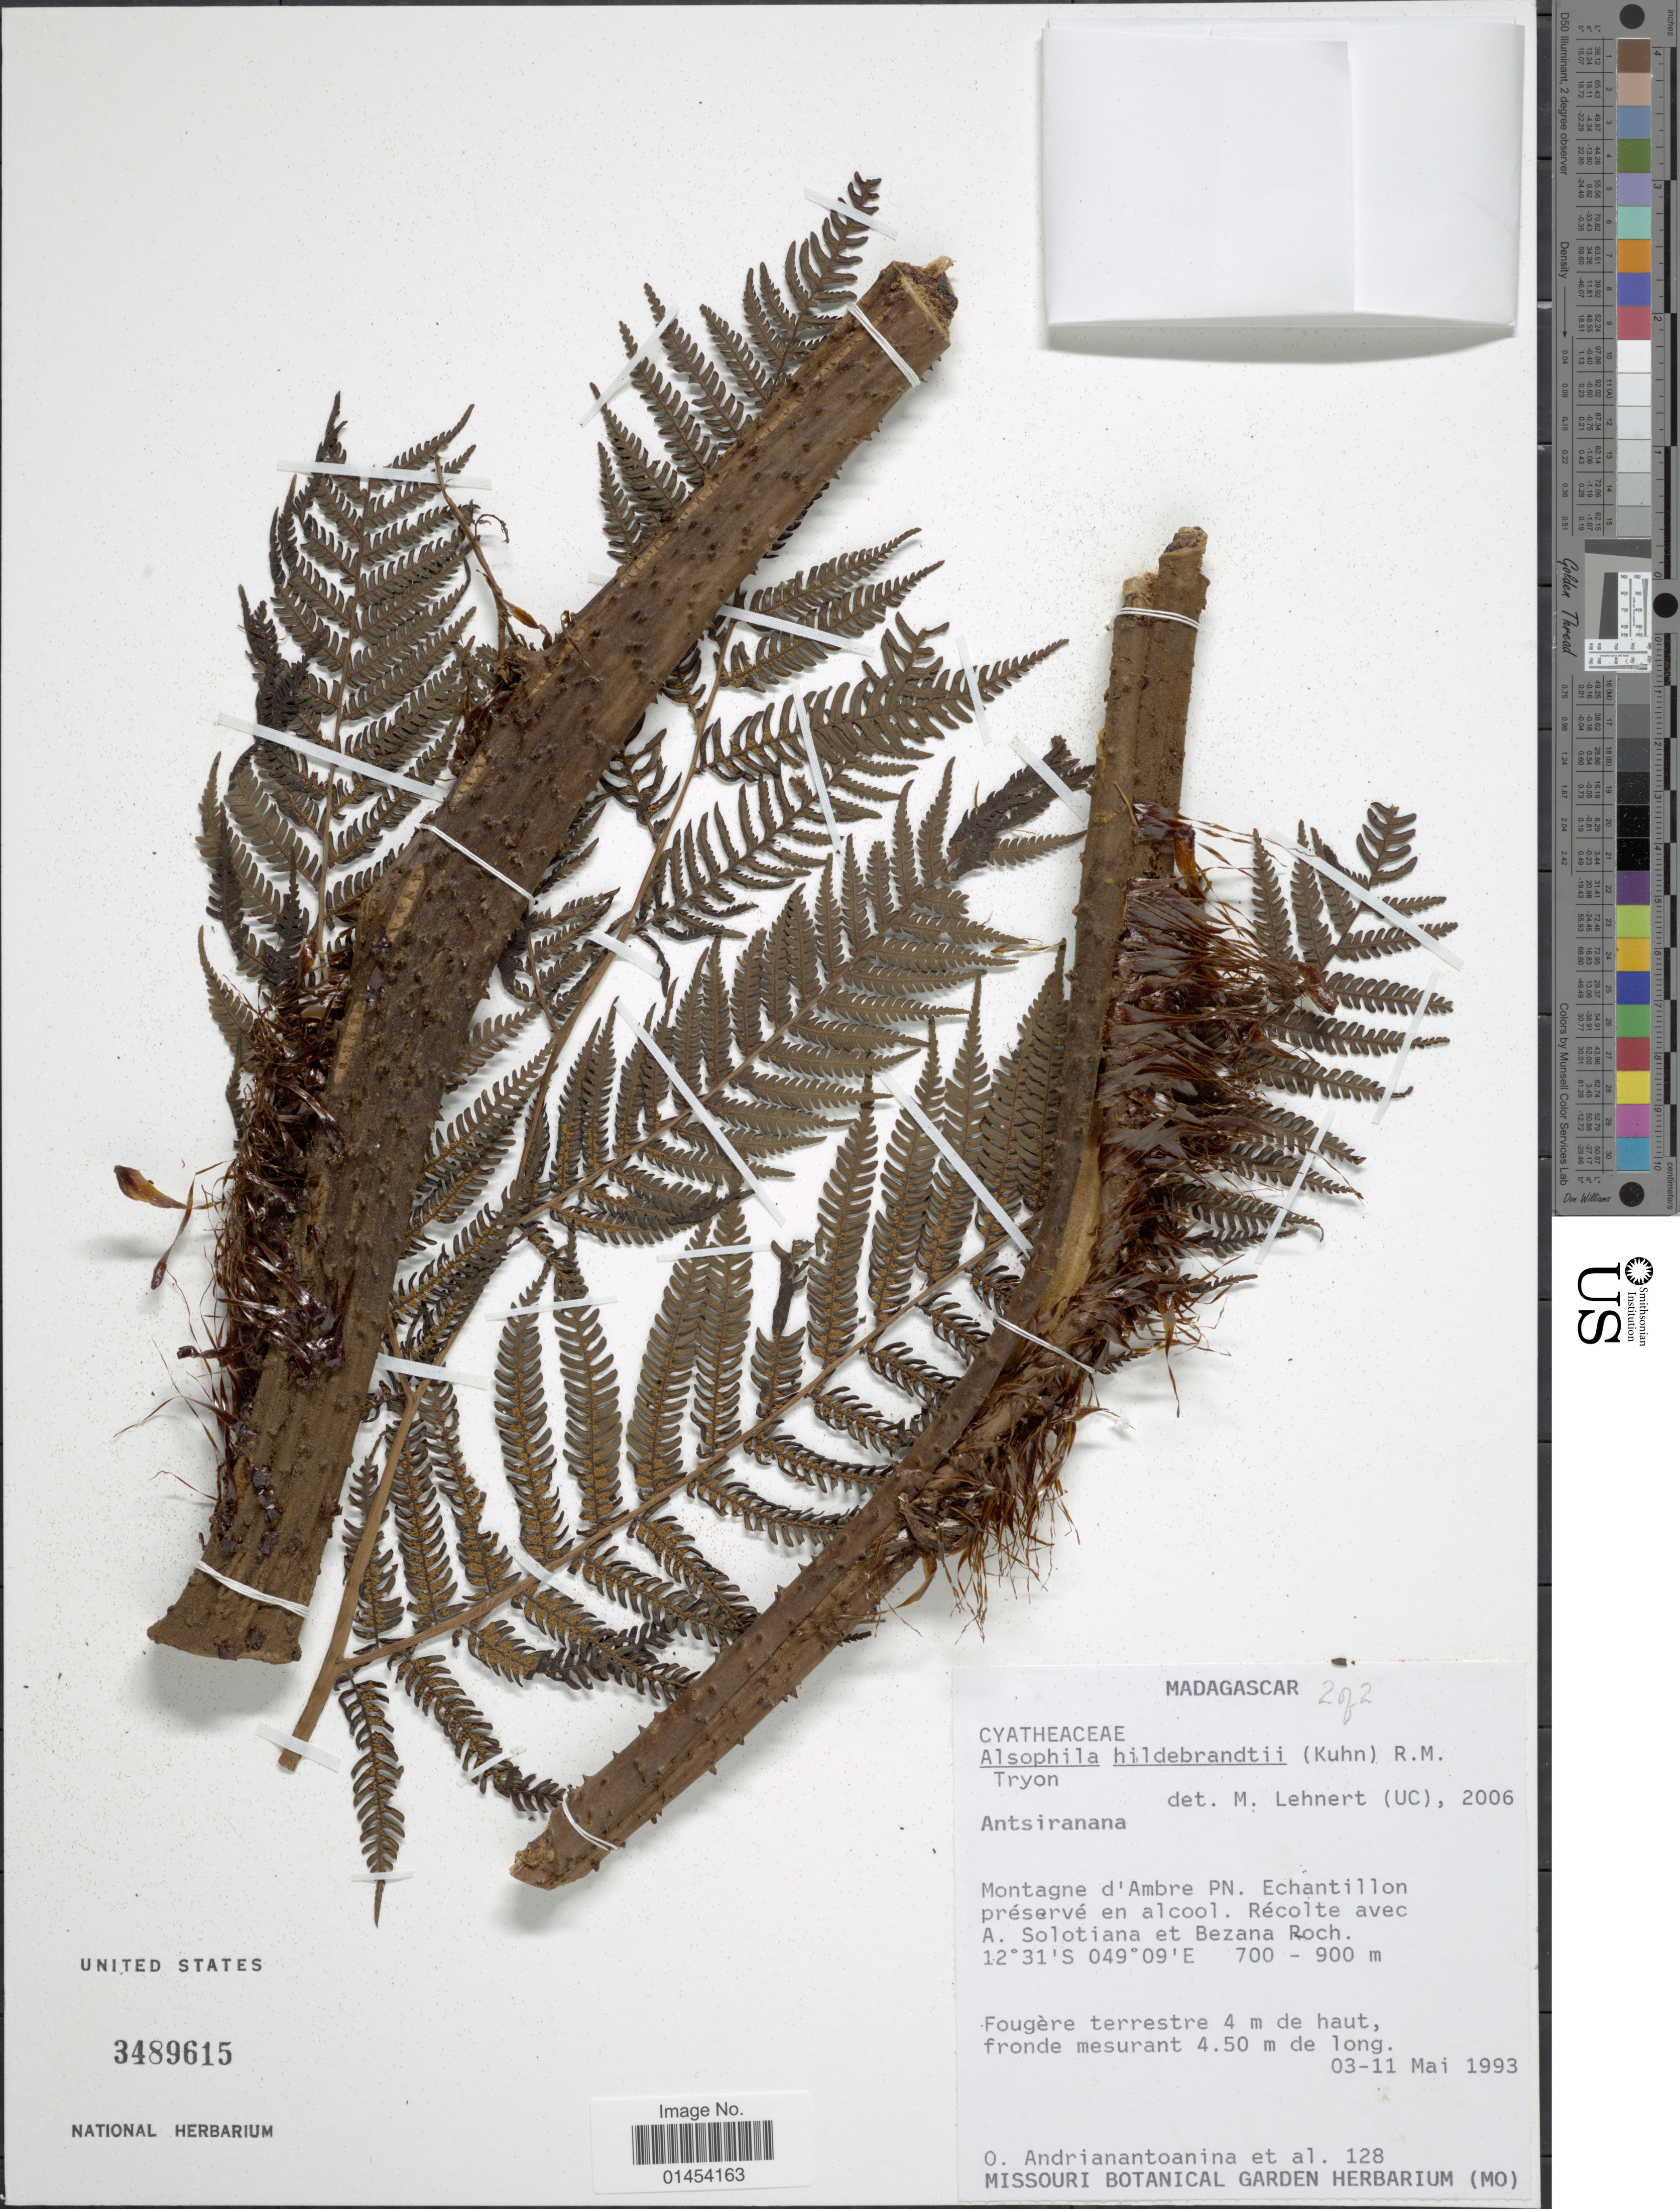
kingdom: Plantae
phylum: Tracheophyta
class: Polypodiopsida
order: Cyatheales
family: Cyatheaceae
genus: Cyathea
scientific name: Cyathea hildebrandtii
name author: Kuhn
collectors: O. Andrianantoanina, A. Solotiana & R. Bezana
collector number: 128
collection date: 1993-05-03/1993-05-11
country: Madagascar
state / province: Diana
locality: Montagne d'Ambre PN.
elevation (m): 700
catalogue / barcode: US 3489615